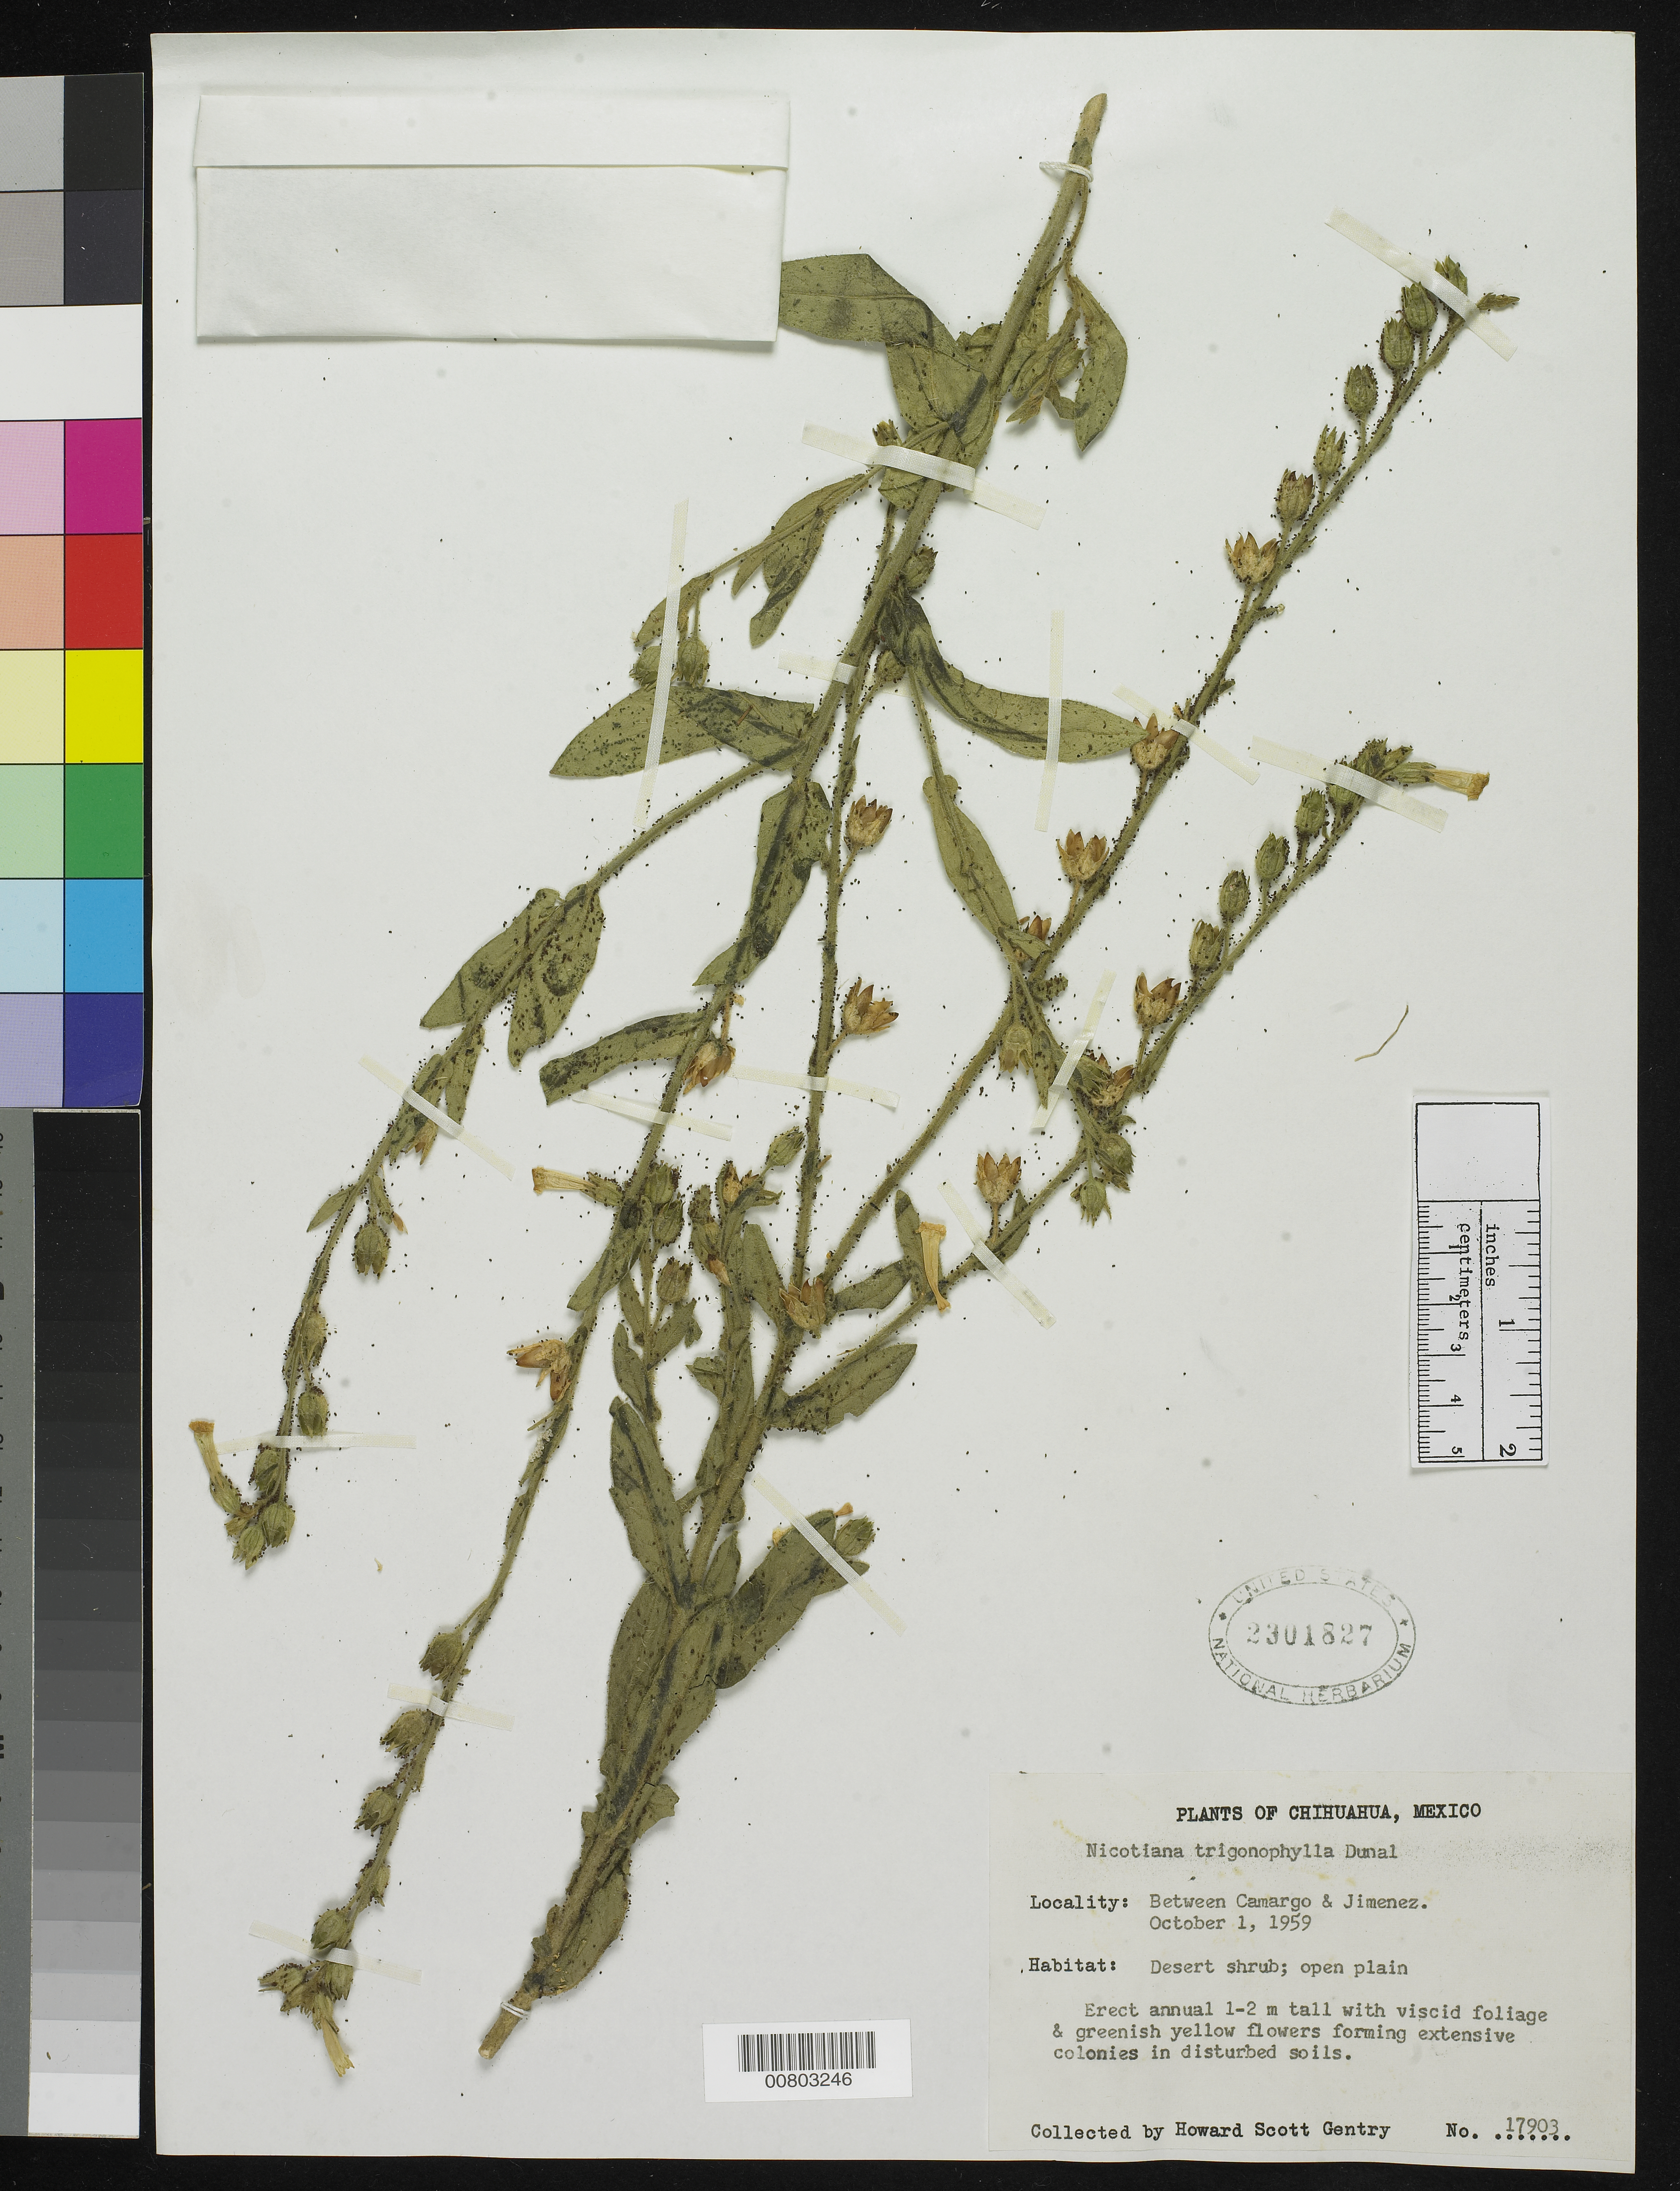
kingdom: Plantae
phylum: Tracheophyta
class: Magnoliopsida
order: Solanales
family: Solanaceae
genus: Nicotiana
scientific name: Nicotiana trigonophylla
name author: Dunal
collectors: H. S. Gentry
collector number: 17903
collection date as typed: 01 Oct 1959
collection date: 1959-10-01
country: Mexico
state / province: Chihuahua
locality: Between Camargo and Jimenez.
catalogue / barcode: US 2301827